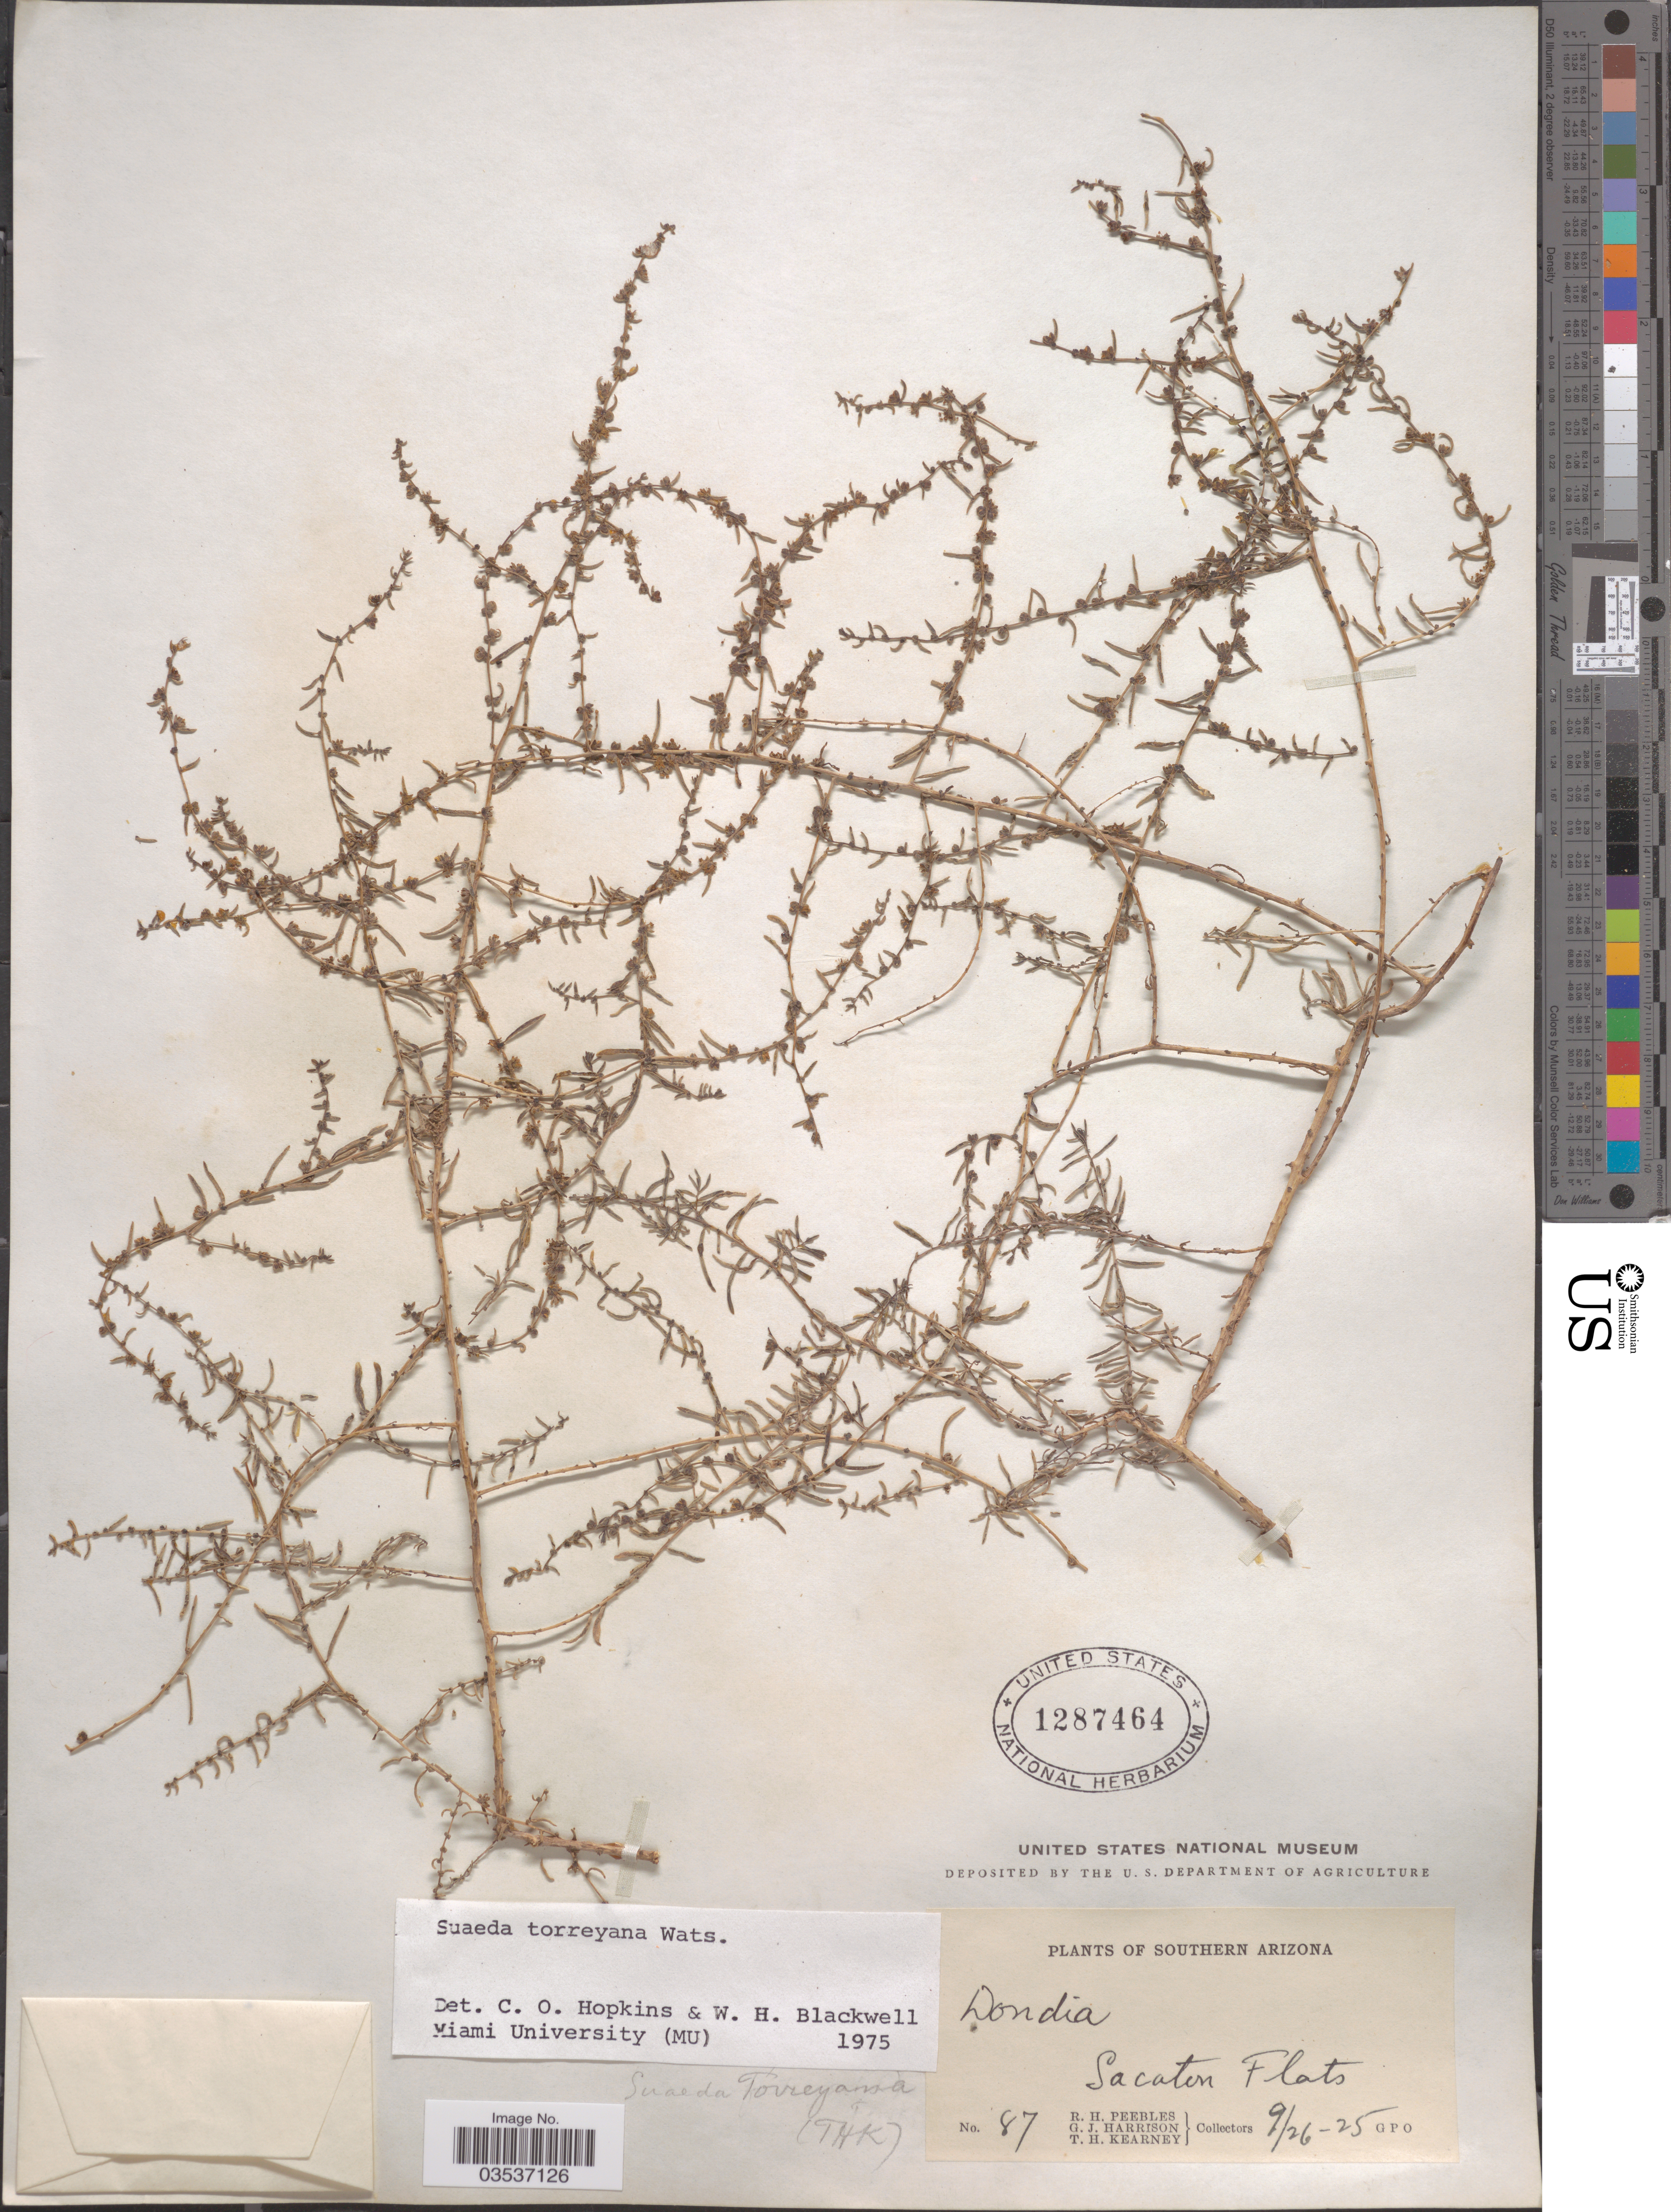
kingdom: Plantae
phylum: Tracheophyta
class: Magnoliopsida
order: Caryophyllales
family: Amaranthaceae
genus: Suaeda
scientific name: Suaeda torreyana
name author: S. Watson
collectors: R. H. Peebles, G. J. Harrison & T. H. Kearney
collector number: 87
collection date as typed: Transcribed d/m/y: 26/9/25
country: United States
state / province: Arizona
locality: Southern Arizona, Sacaton Flats.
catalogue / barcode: US 1287464